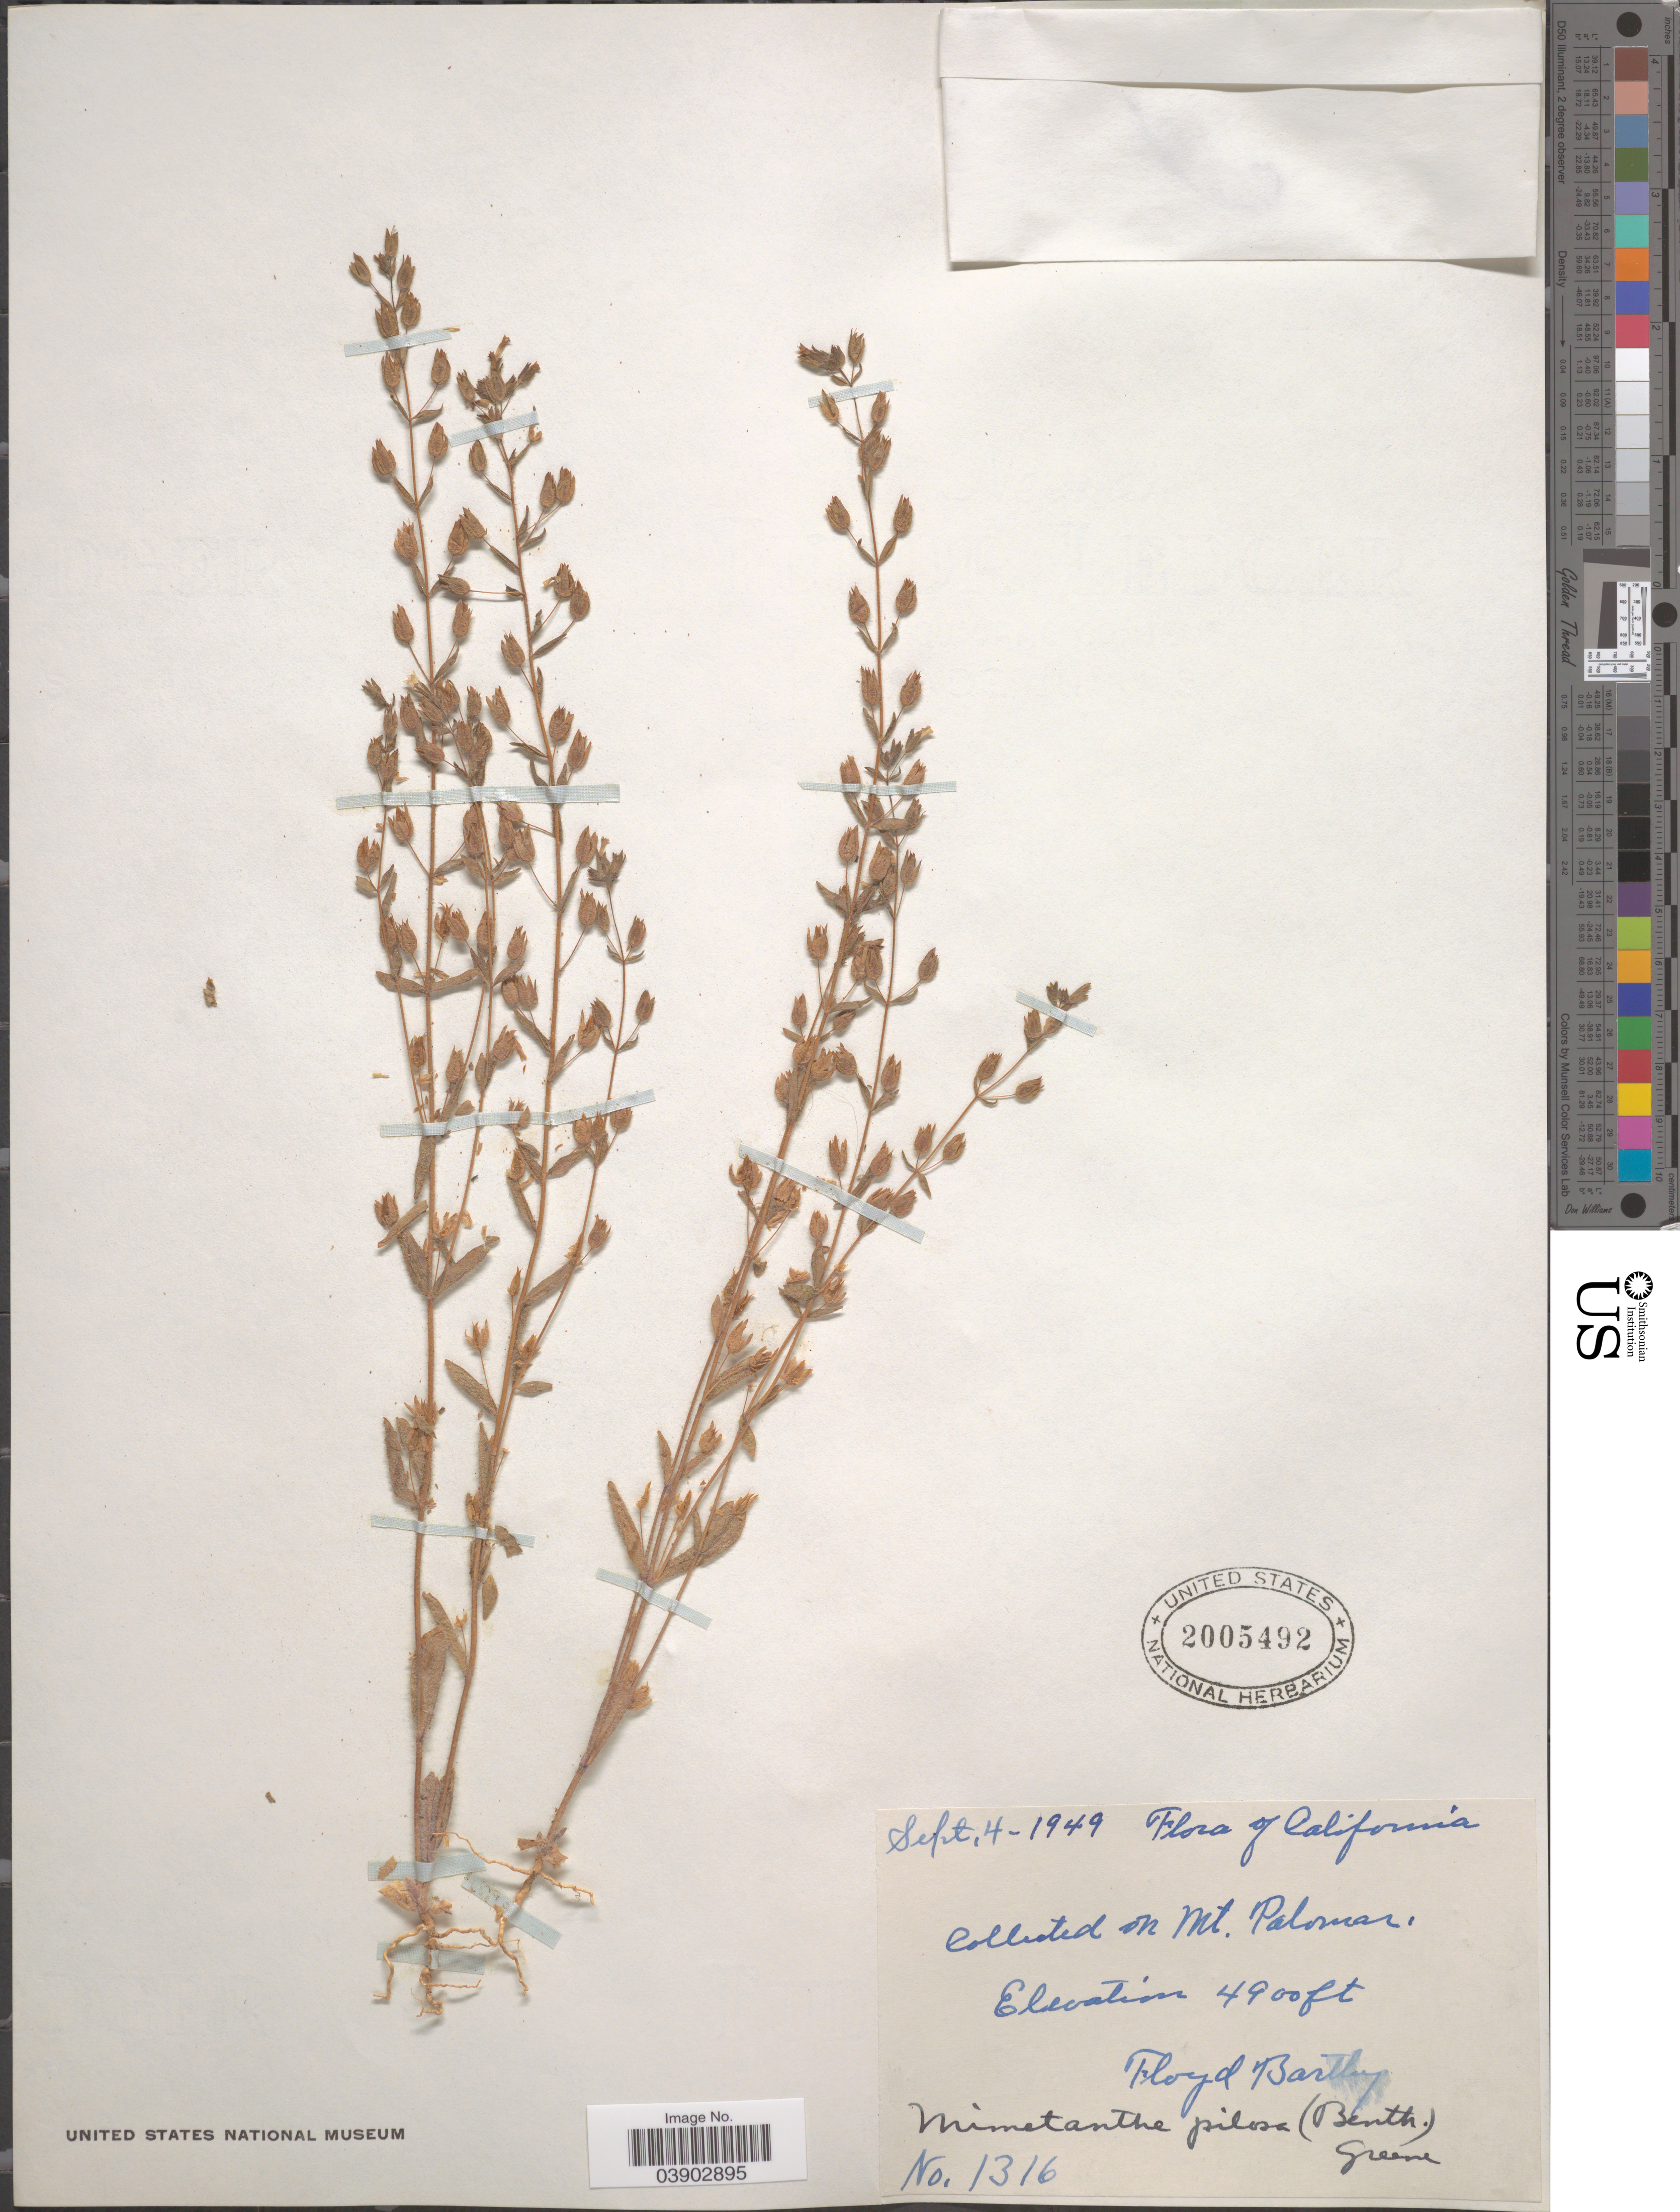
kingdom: Plantae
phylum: Tracheophyta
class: Magnoliopsida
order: Lamiales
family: Phrymaceae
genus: Mimetanthe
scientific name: Mimetanthe pilosa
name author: (Benth.) Greene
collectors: F. Bartley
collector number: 1316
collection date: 1949-09-04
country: United States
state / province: California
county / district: San Diego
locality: On Mt. Palomar.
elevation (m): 1494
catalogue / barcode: US 2005492